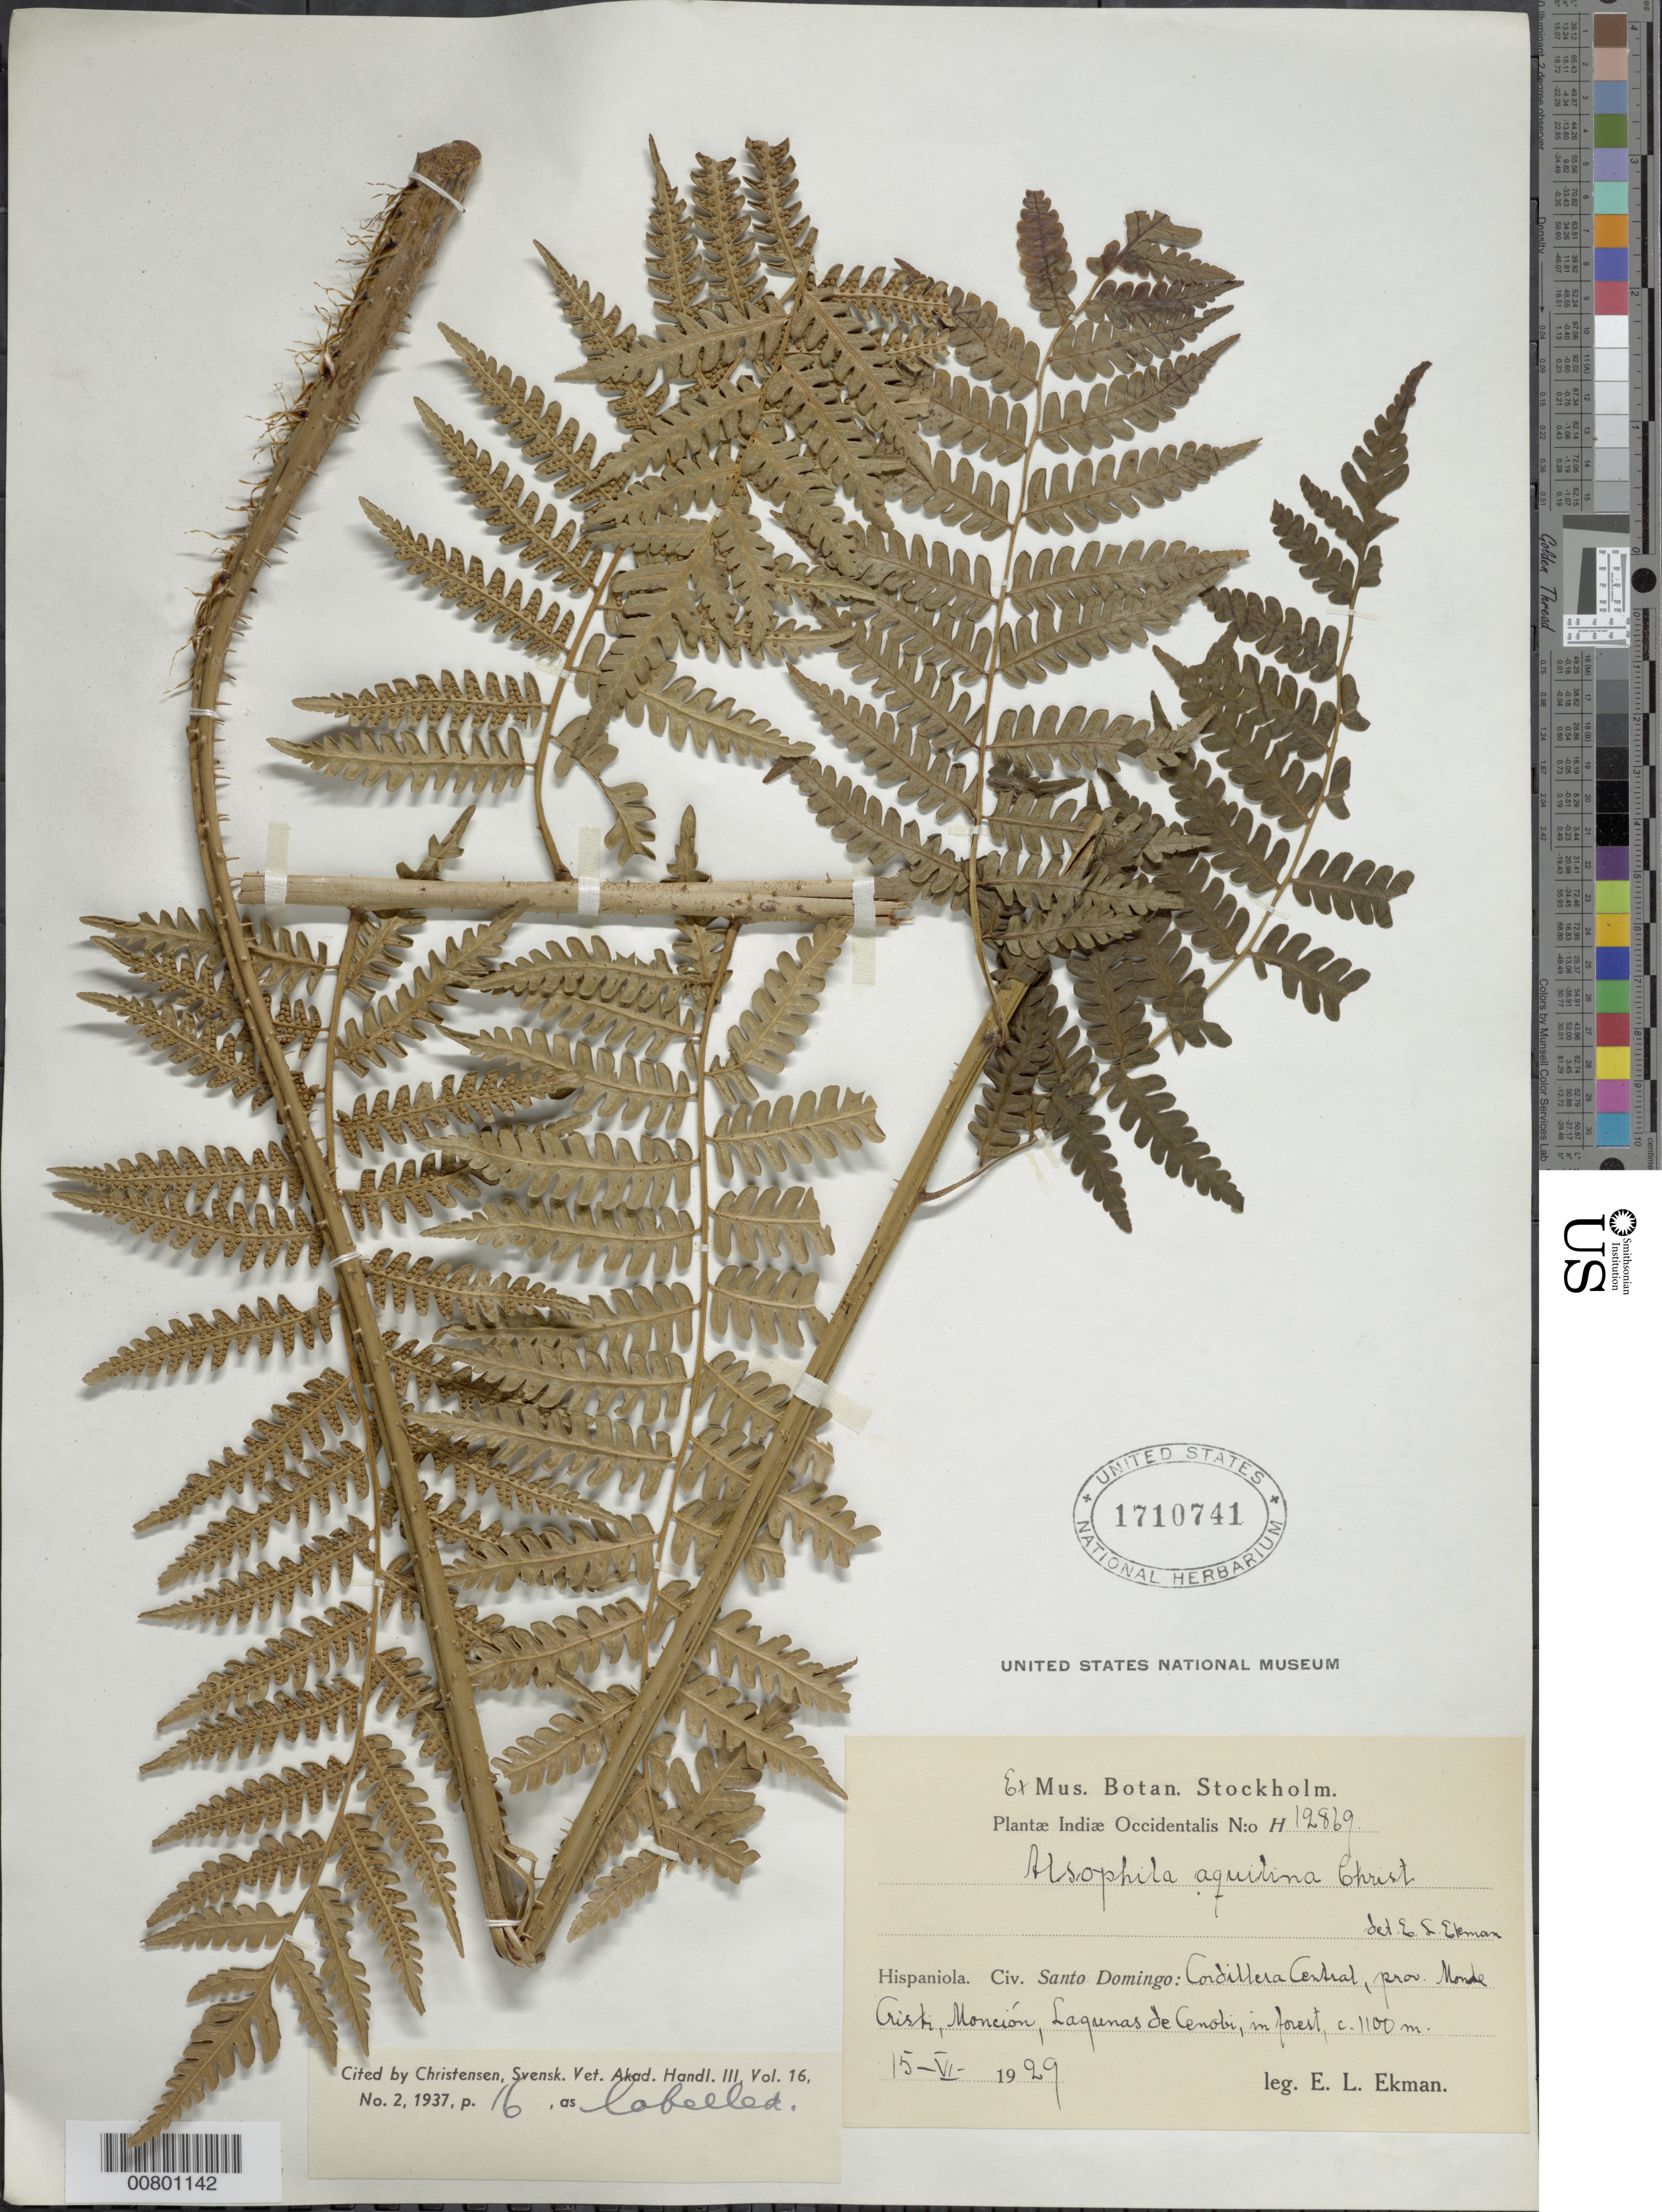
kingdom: Plantae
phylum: Tracheophyta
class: Polypodiopsida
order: Cyatheales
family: Cyatheaceae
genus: Cyathea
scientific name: Cyathea parvula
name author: (Jenman) Domin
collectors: E. L. Ekman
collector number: H 12869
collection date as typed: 15 Jun 1929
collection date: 1929-06-15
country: Dominican Republic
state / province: Monte Cristi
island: Hispaniola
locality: Cordillera Central, Monción, Lagunas de Cenobi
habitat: Forest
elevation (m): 1100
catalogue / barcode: US 1710741